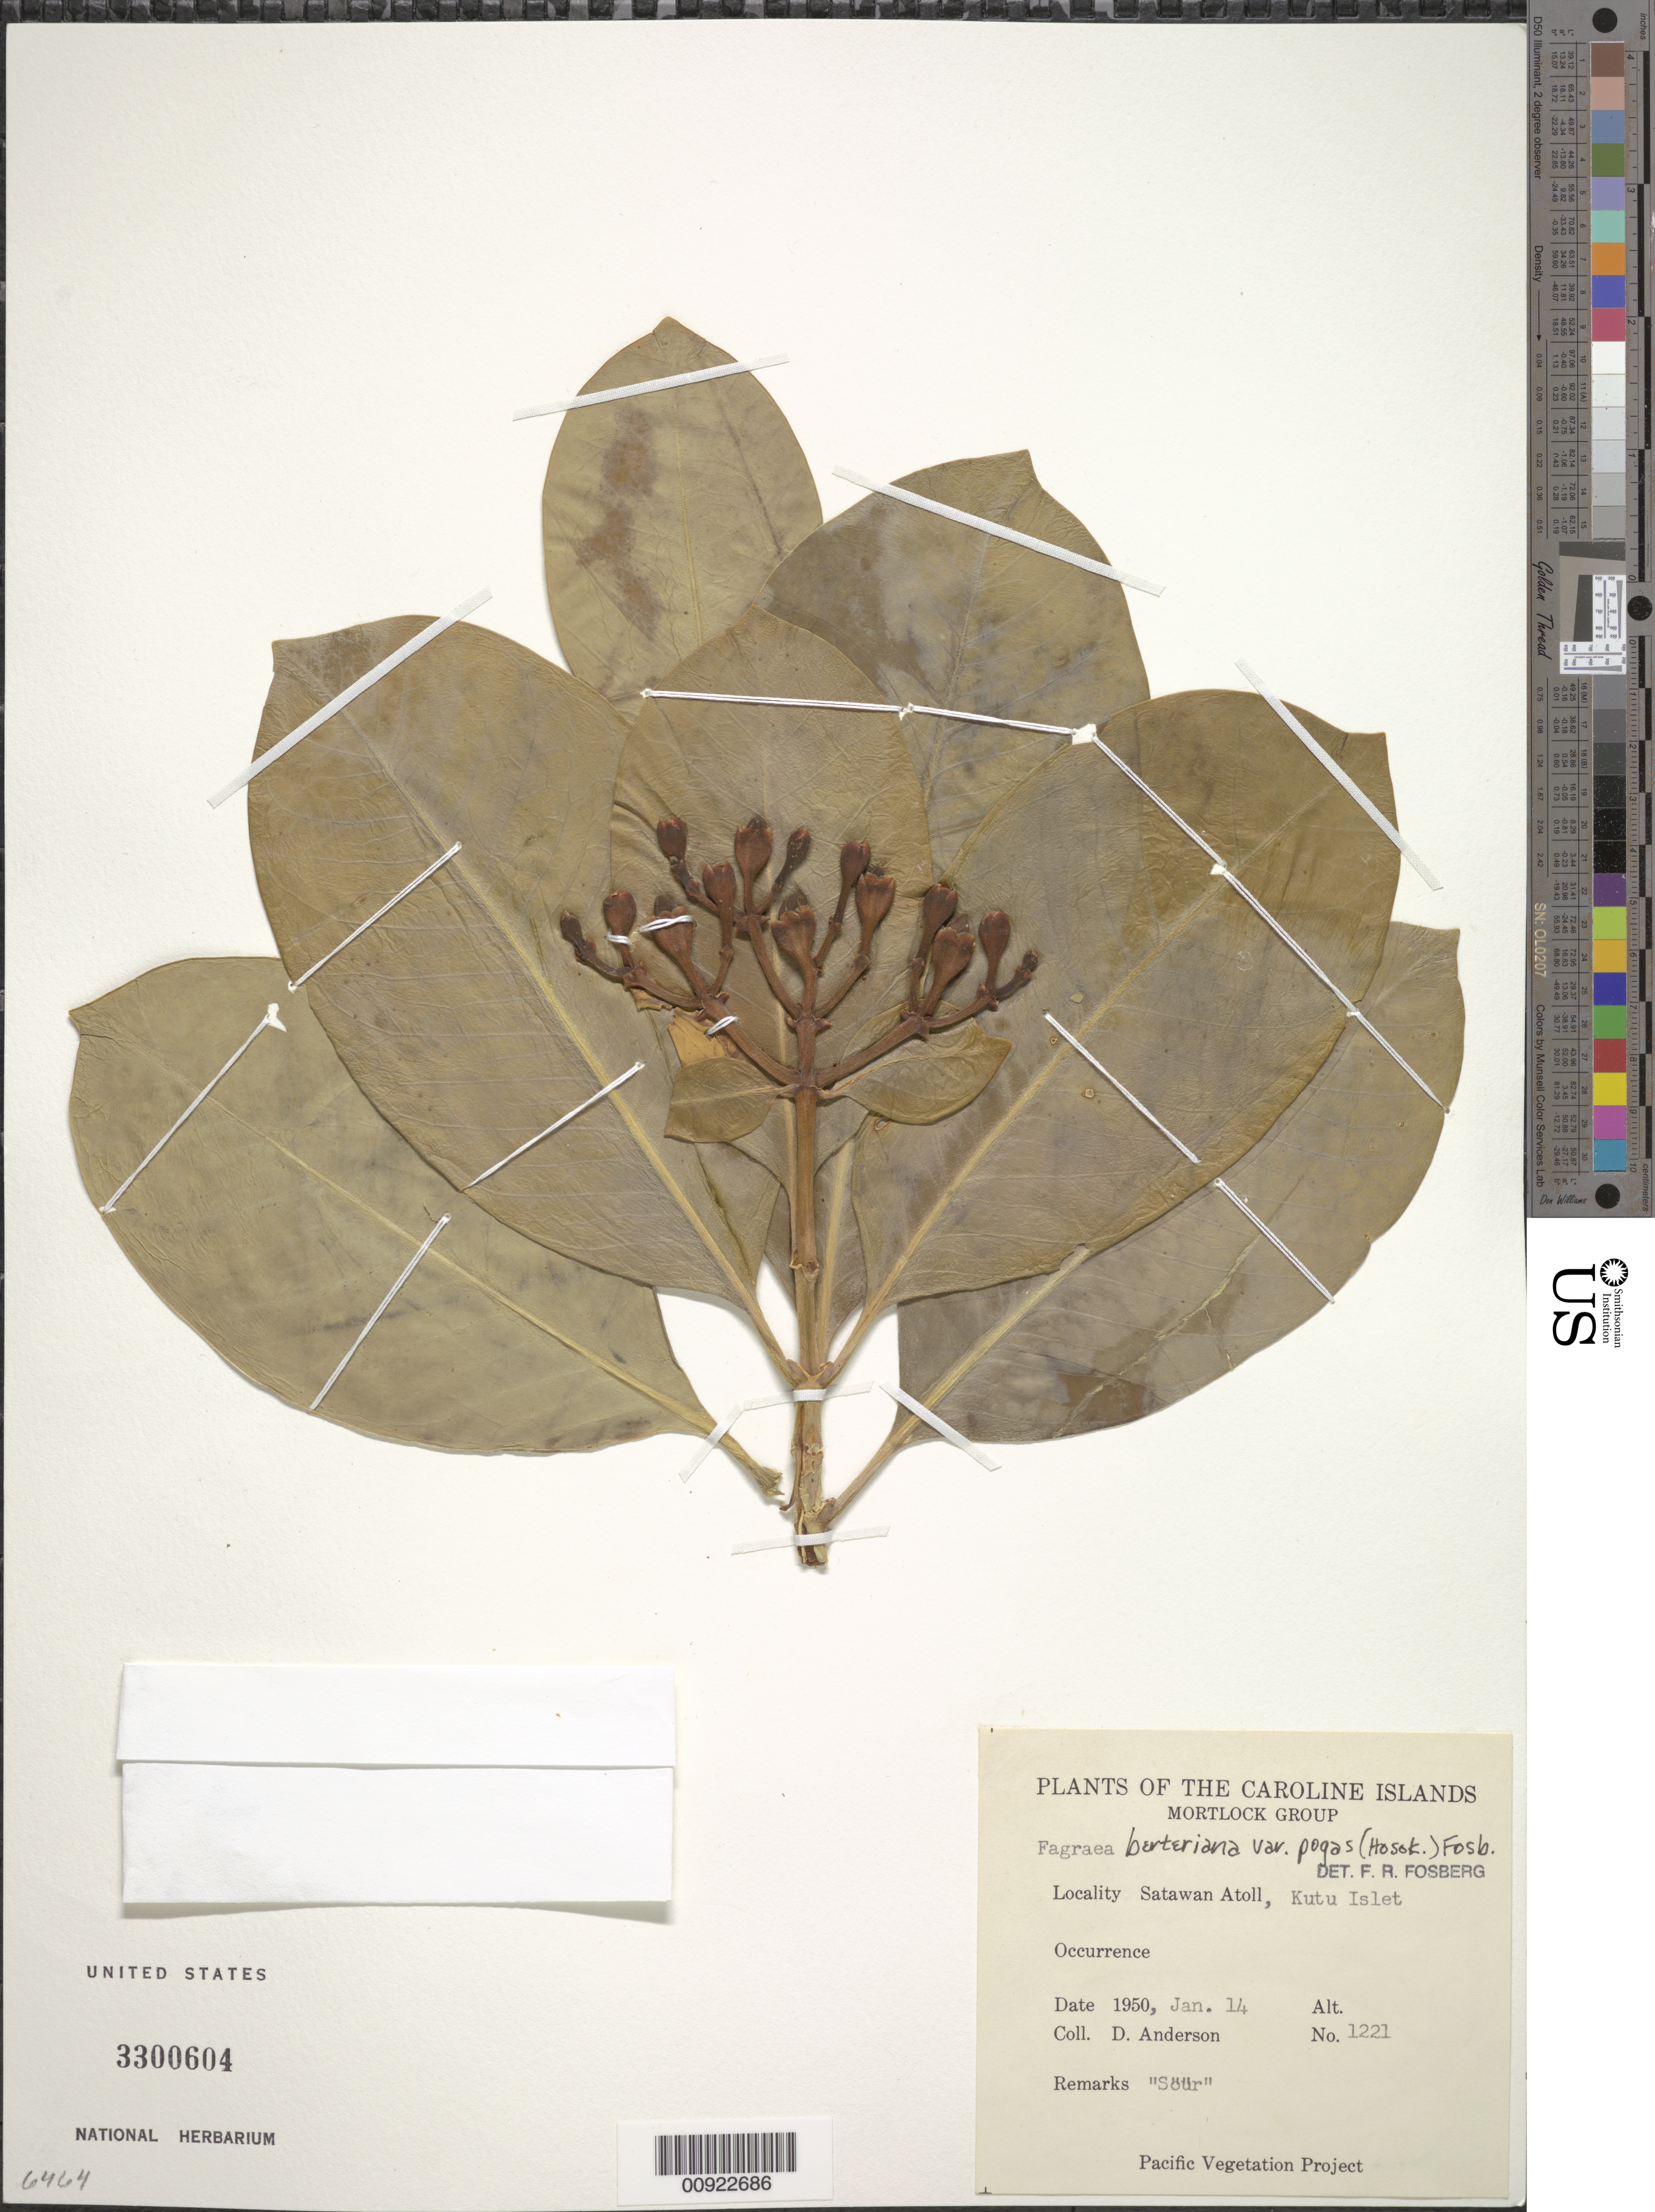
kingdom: Plantae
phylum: Tracheophyta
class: Magnoliopsida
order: Gentianales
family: Gentianaceae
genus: Fagraea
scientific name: Fagraea berteroana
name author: A. Gray ex Benth.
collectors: D. Anderson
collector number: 1221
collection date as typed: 14 Jan 1950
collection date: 1950-01-14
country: Micronesia, Federated States of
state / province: Truk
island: Satawan Atoll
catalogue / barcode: US 3300604